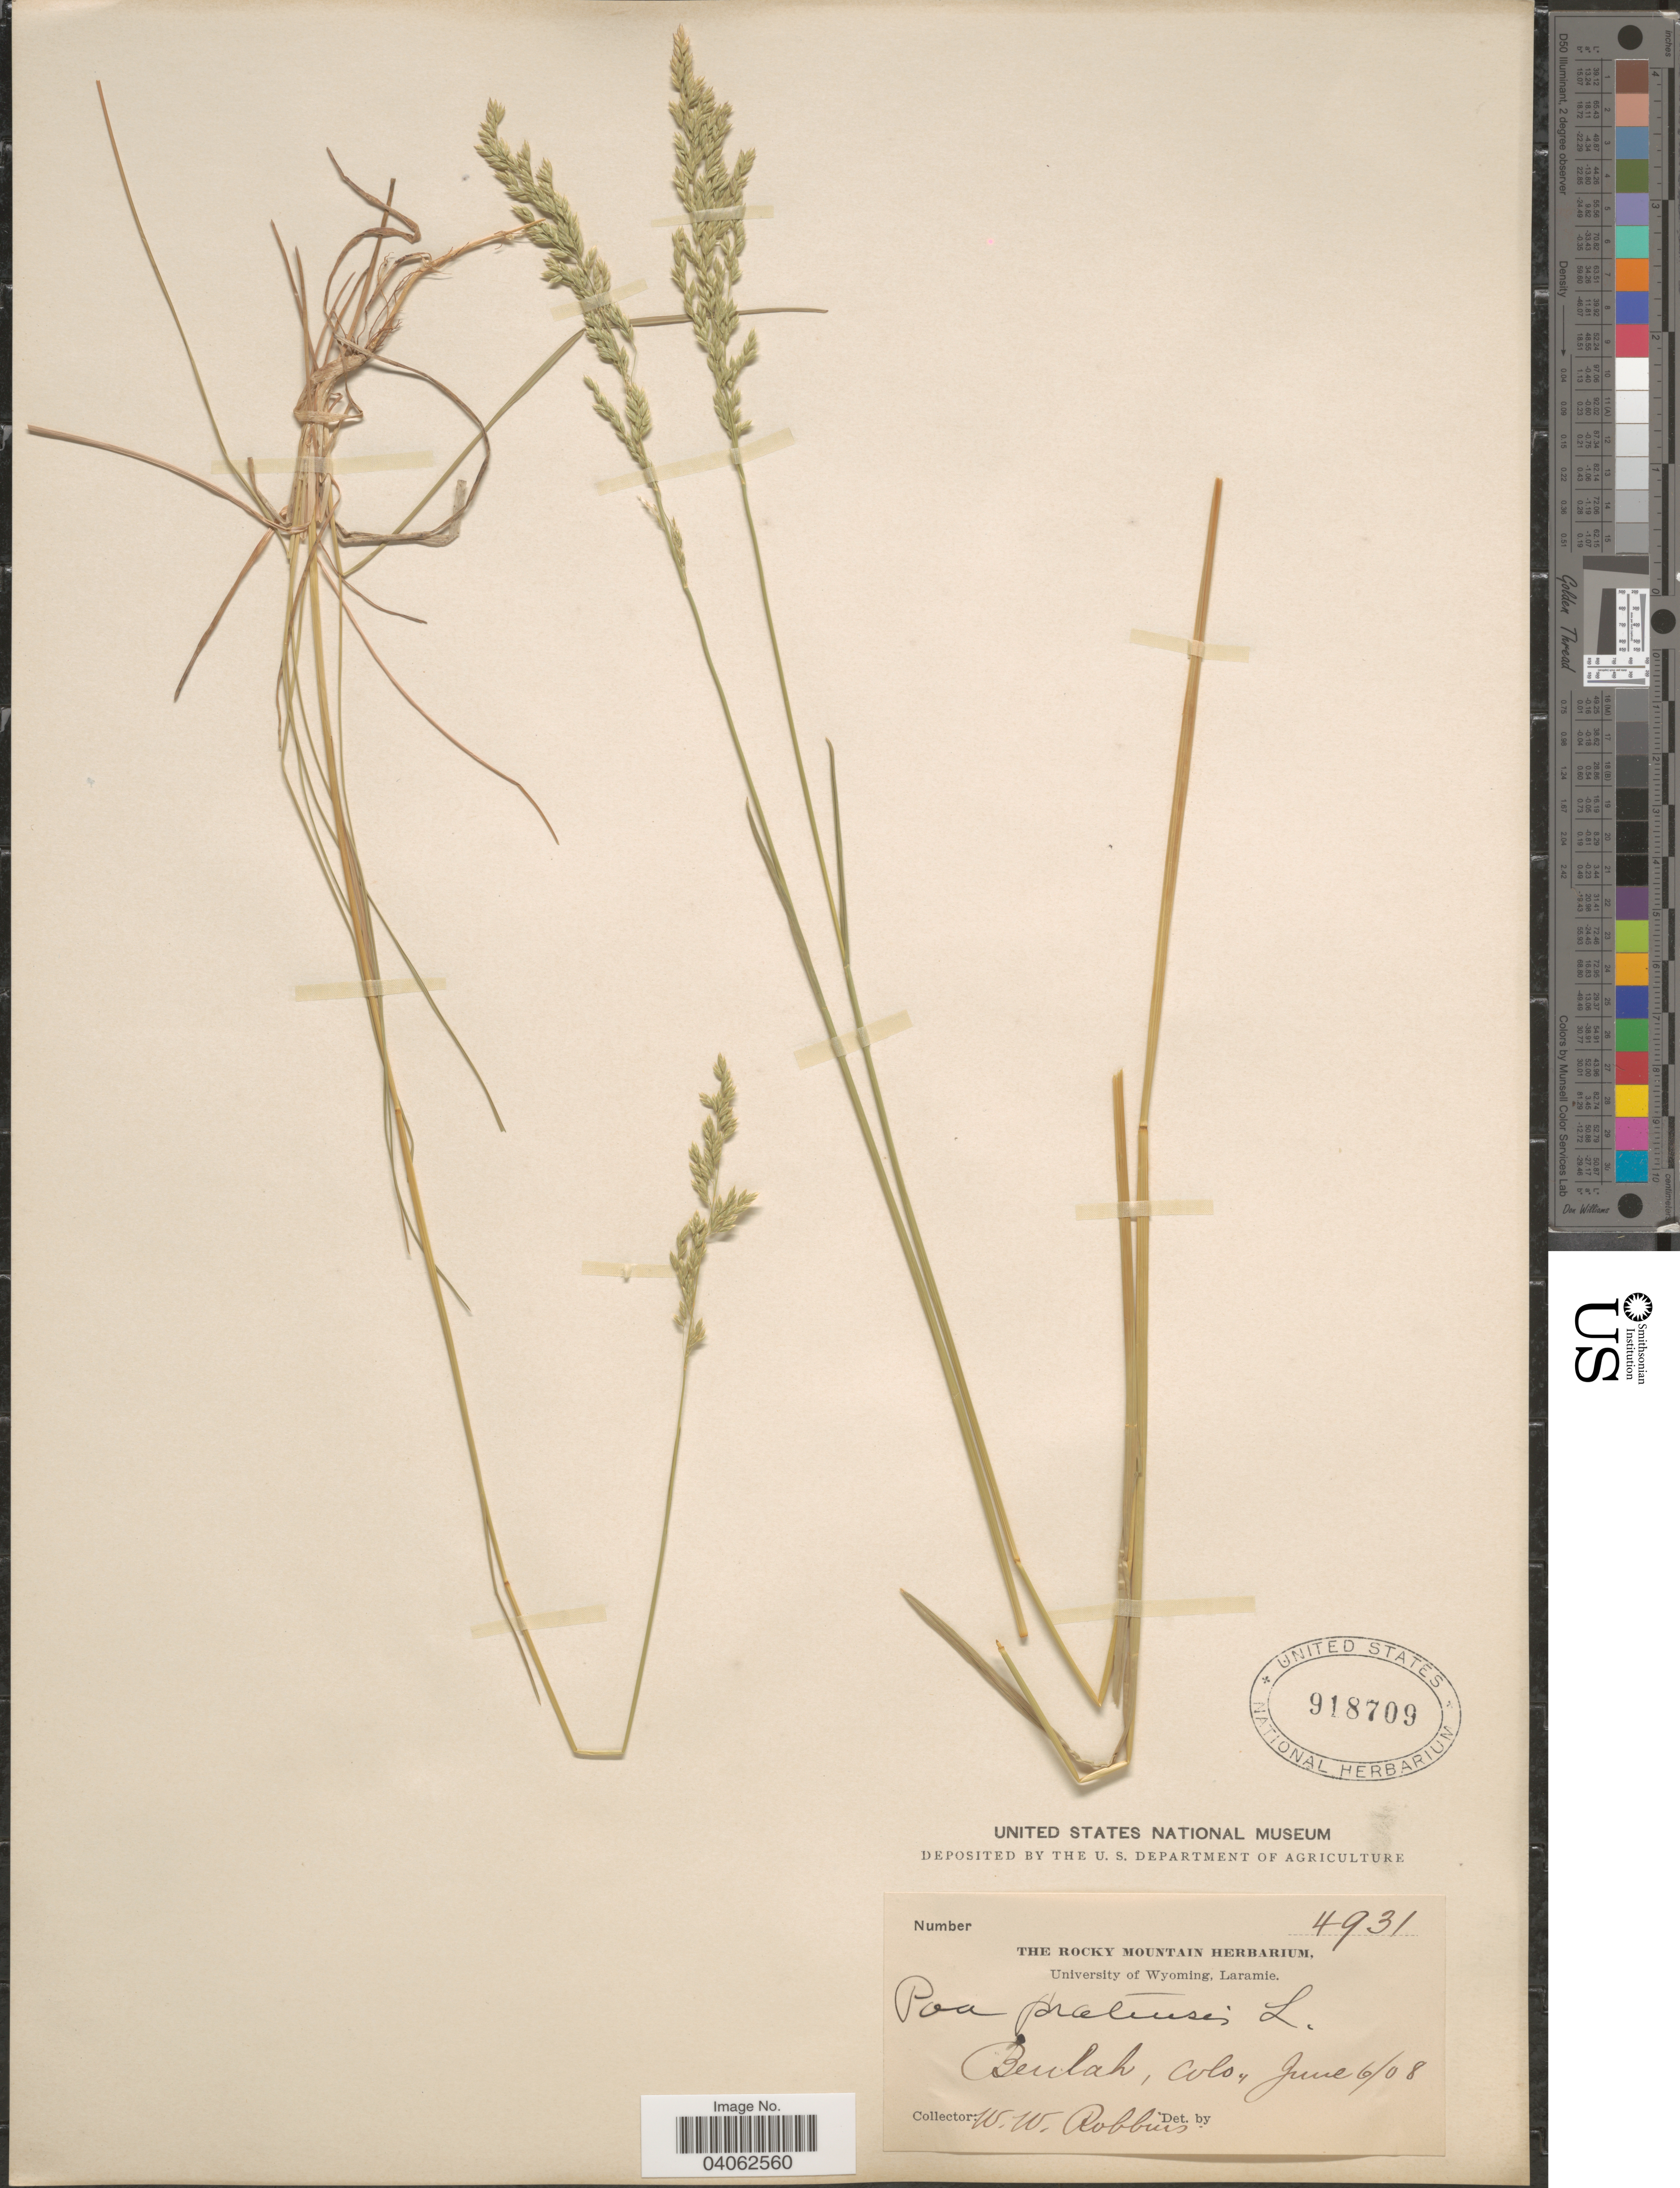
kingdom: Plantae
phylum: Tracheophyta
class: Liliopsida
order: Poales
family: Poaceae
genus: Poa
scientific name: Poa pratensis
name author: L.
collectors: W. Robbins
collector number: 4931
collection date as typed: Transcribed d/m/y: 6/6/8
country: United States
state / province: Colorado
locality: Beulah.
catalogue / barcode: US 918709